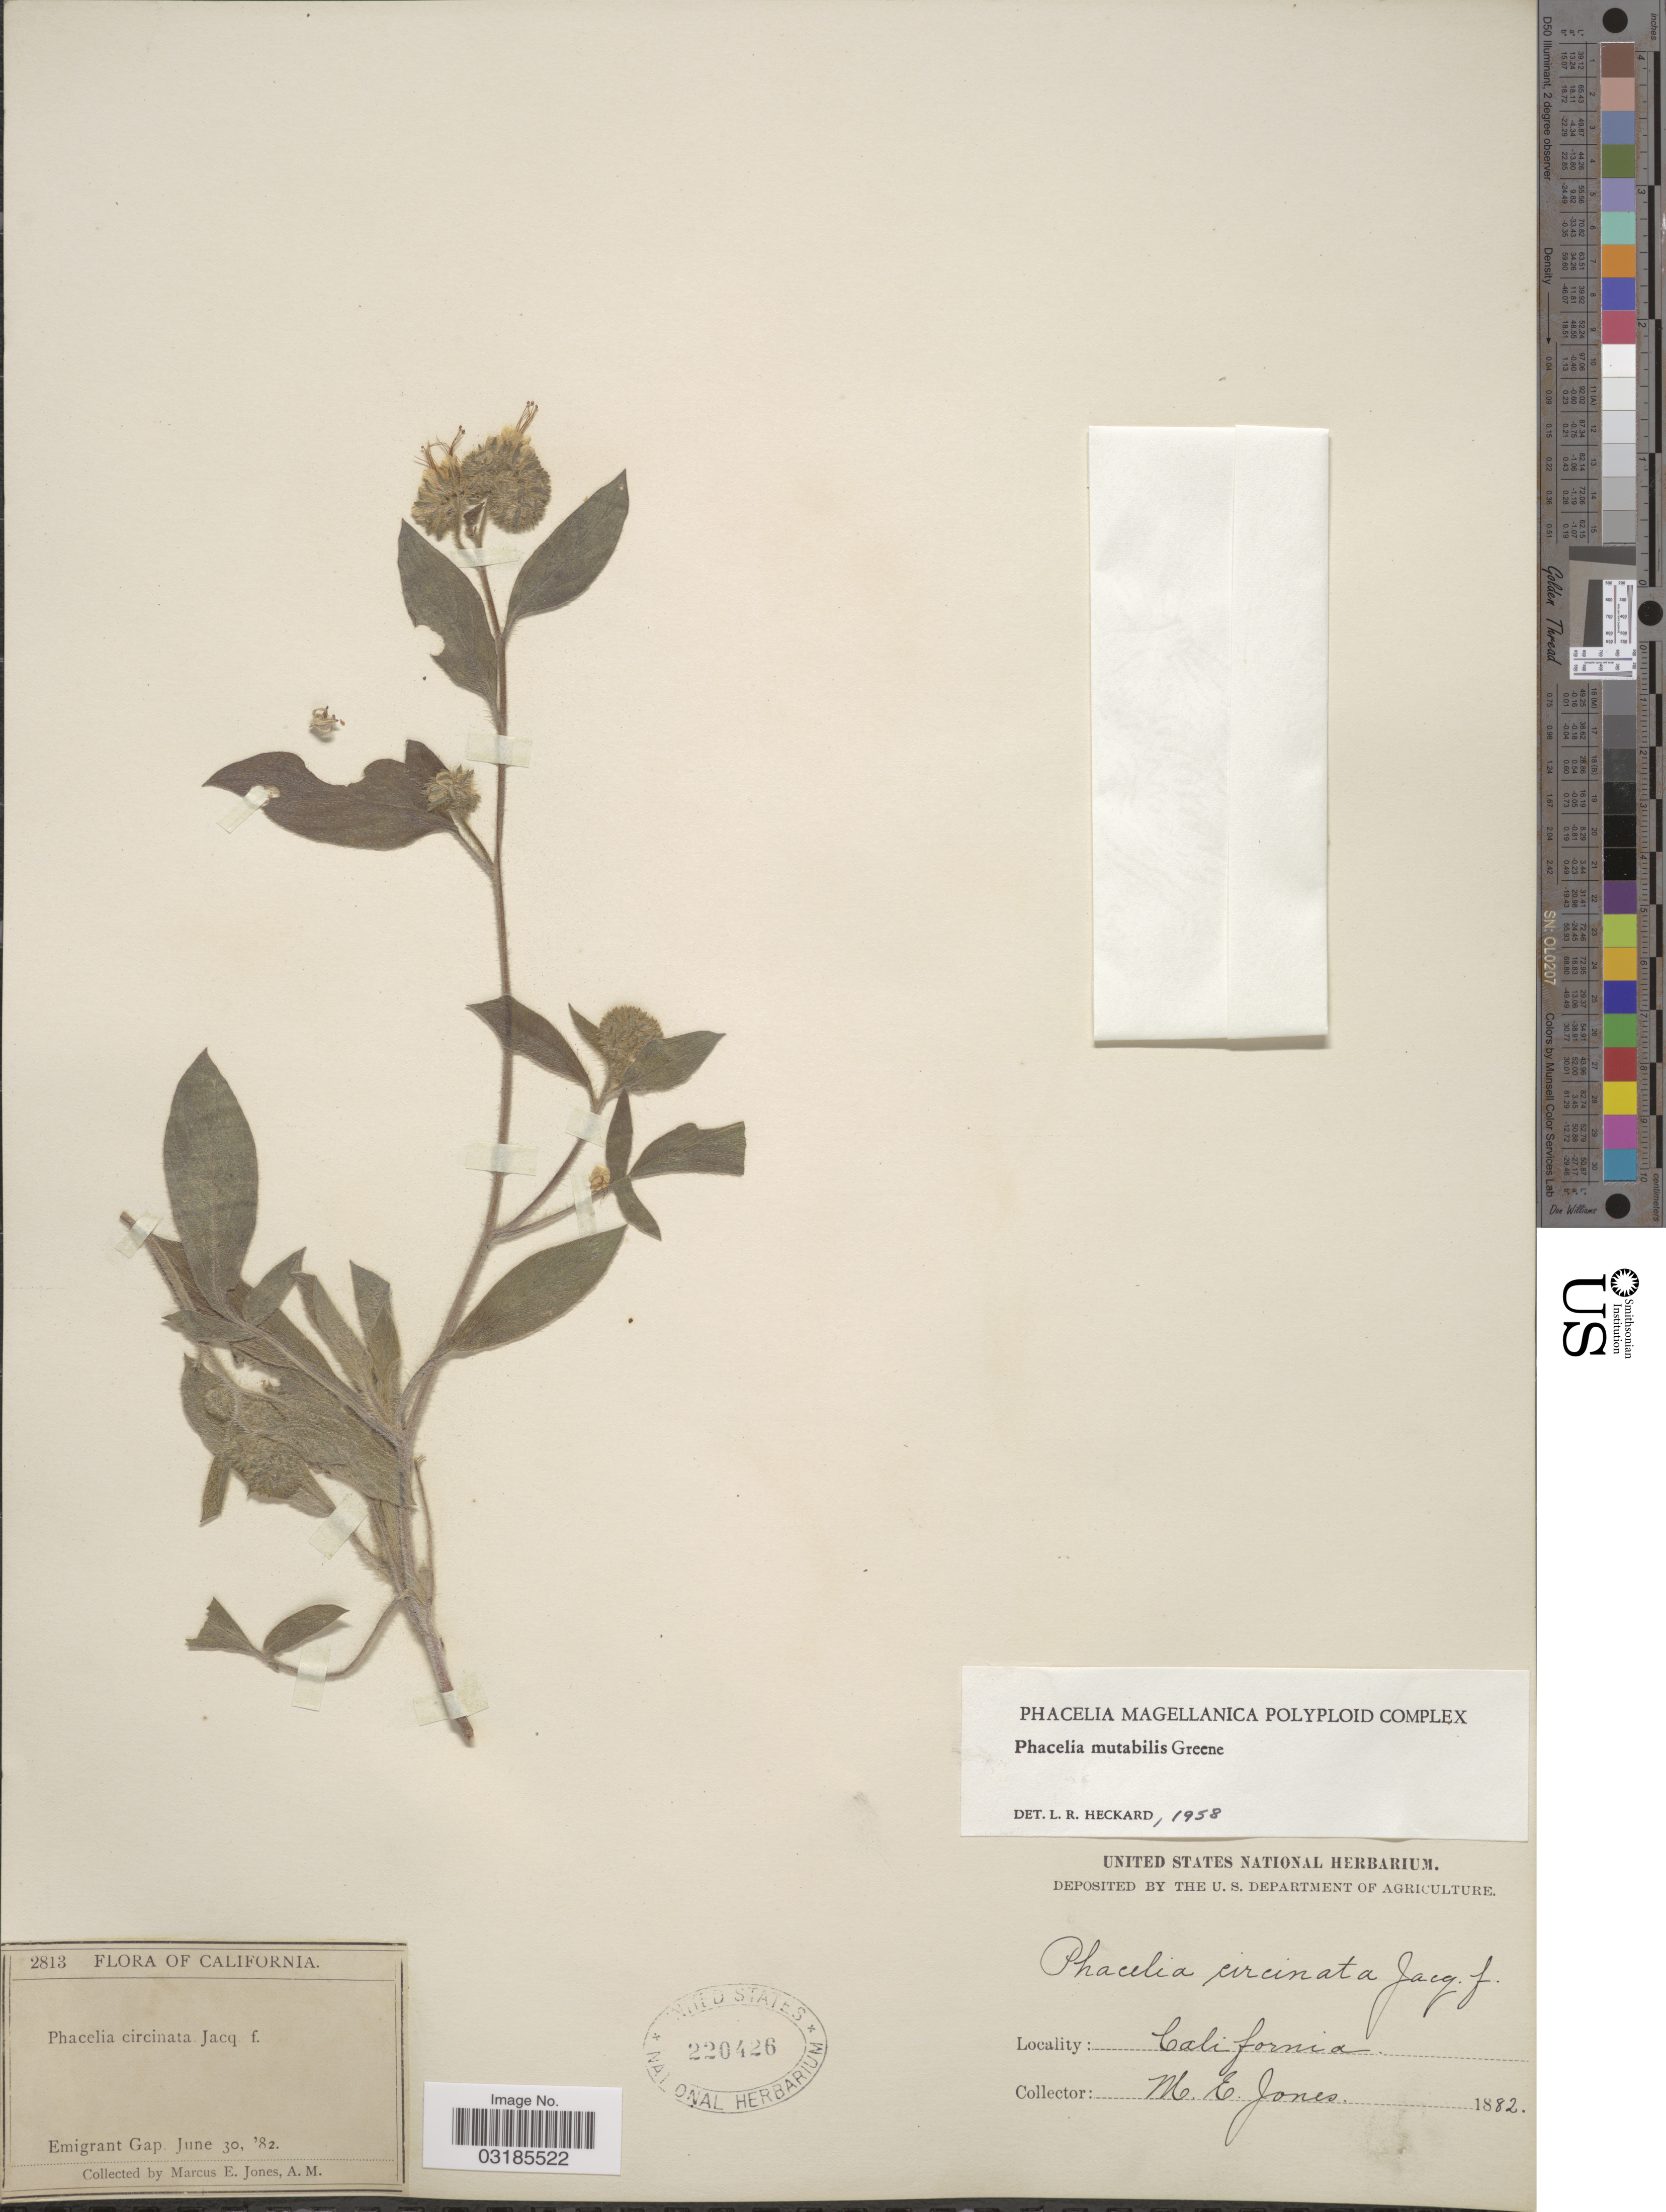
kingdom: Plantae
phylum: Tracheophyta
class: Magnoliopsida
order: Boraginales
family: Hydrophyllaceae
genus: Phacelia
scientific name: Phacelia mutabilis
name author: Greene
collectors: M. E. Jones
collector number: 2813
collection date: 1882-06-30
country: United States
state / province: California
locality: Emigrant Gap.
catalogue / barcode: US 220426